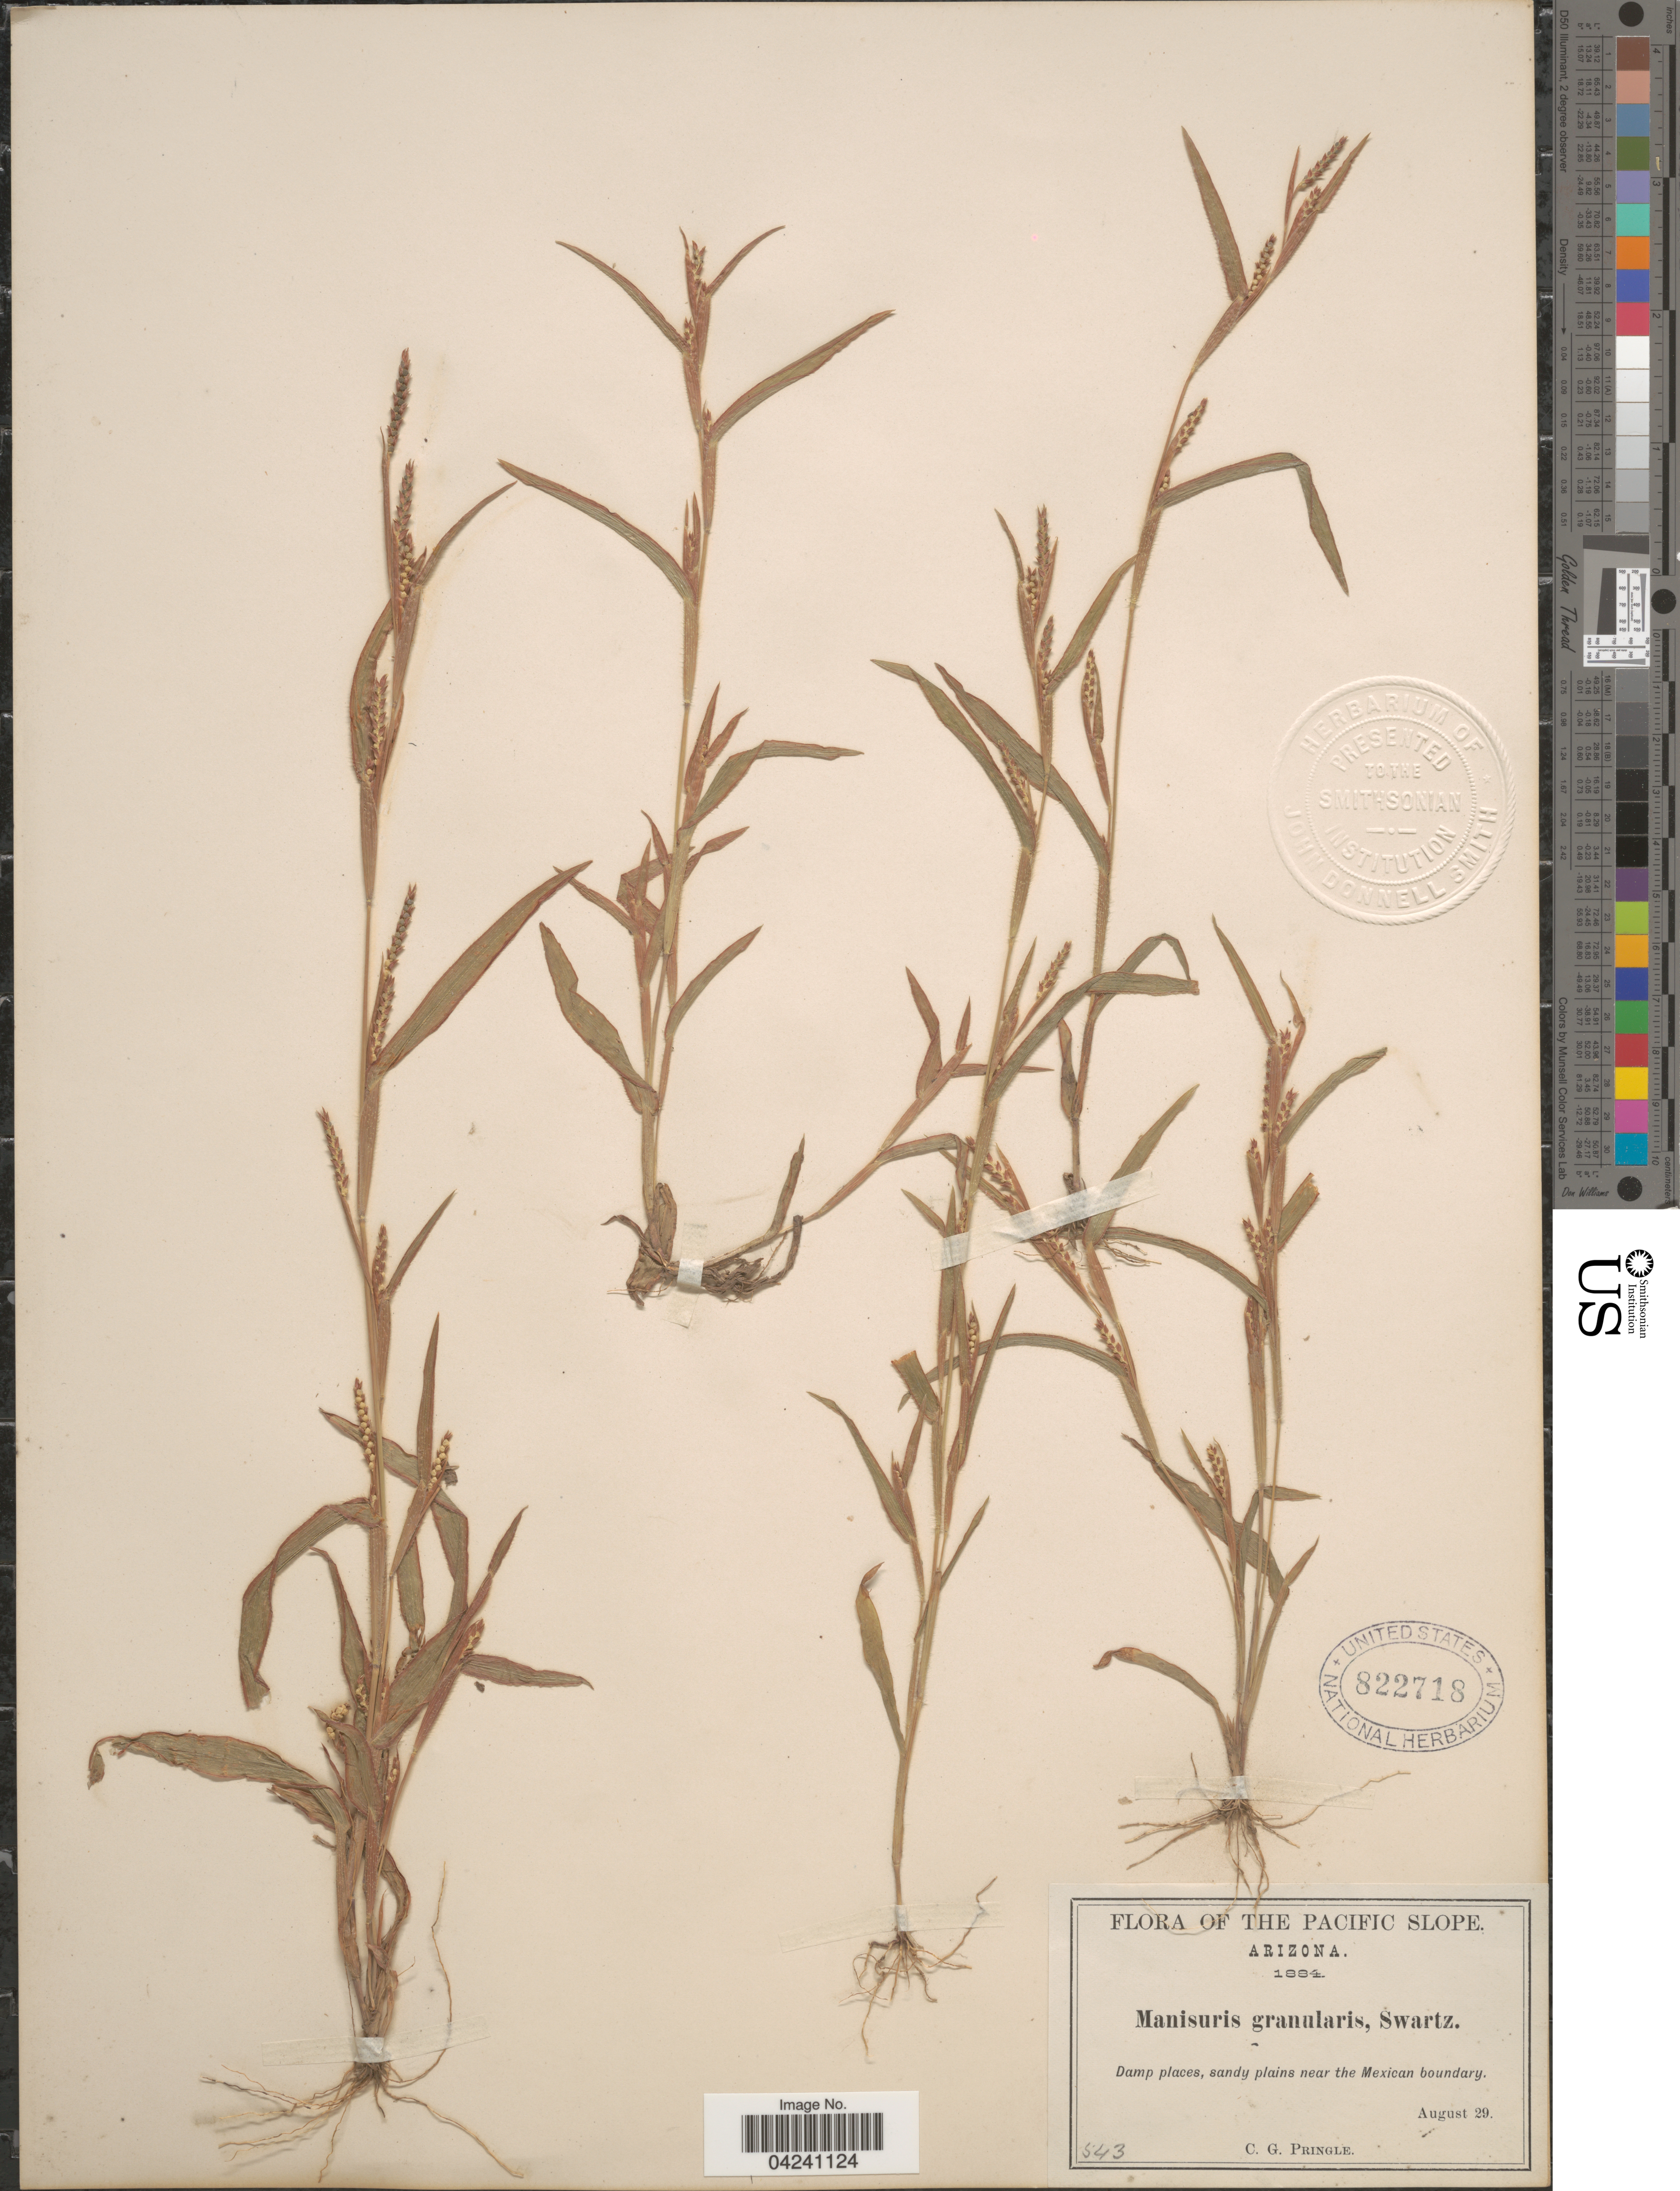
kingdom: Plantae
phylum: Tracheophyta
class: Liliopsida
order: Poales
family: Poaceae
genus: Hackelochloa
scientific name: Hackelochloa granularis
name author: (L.) Kuntze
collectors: C. G. Pringle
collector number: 543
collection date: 1884-08-29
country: United States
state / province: Arizona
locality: Pacific Slope. Damp places, sandy plains near the Mexican boundary.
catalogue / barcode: US 822718